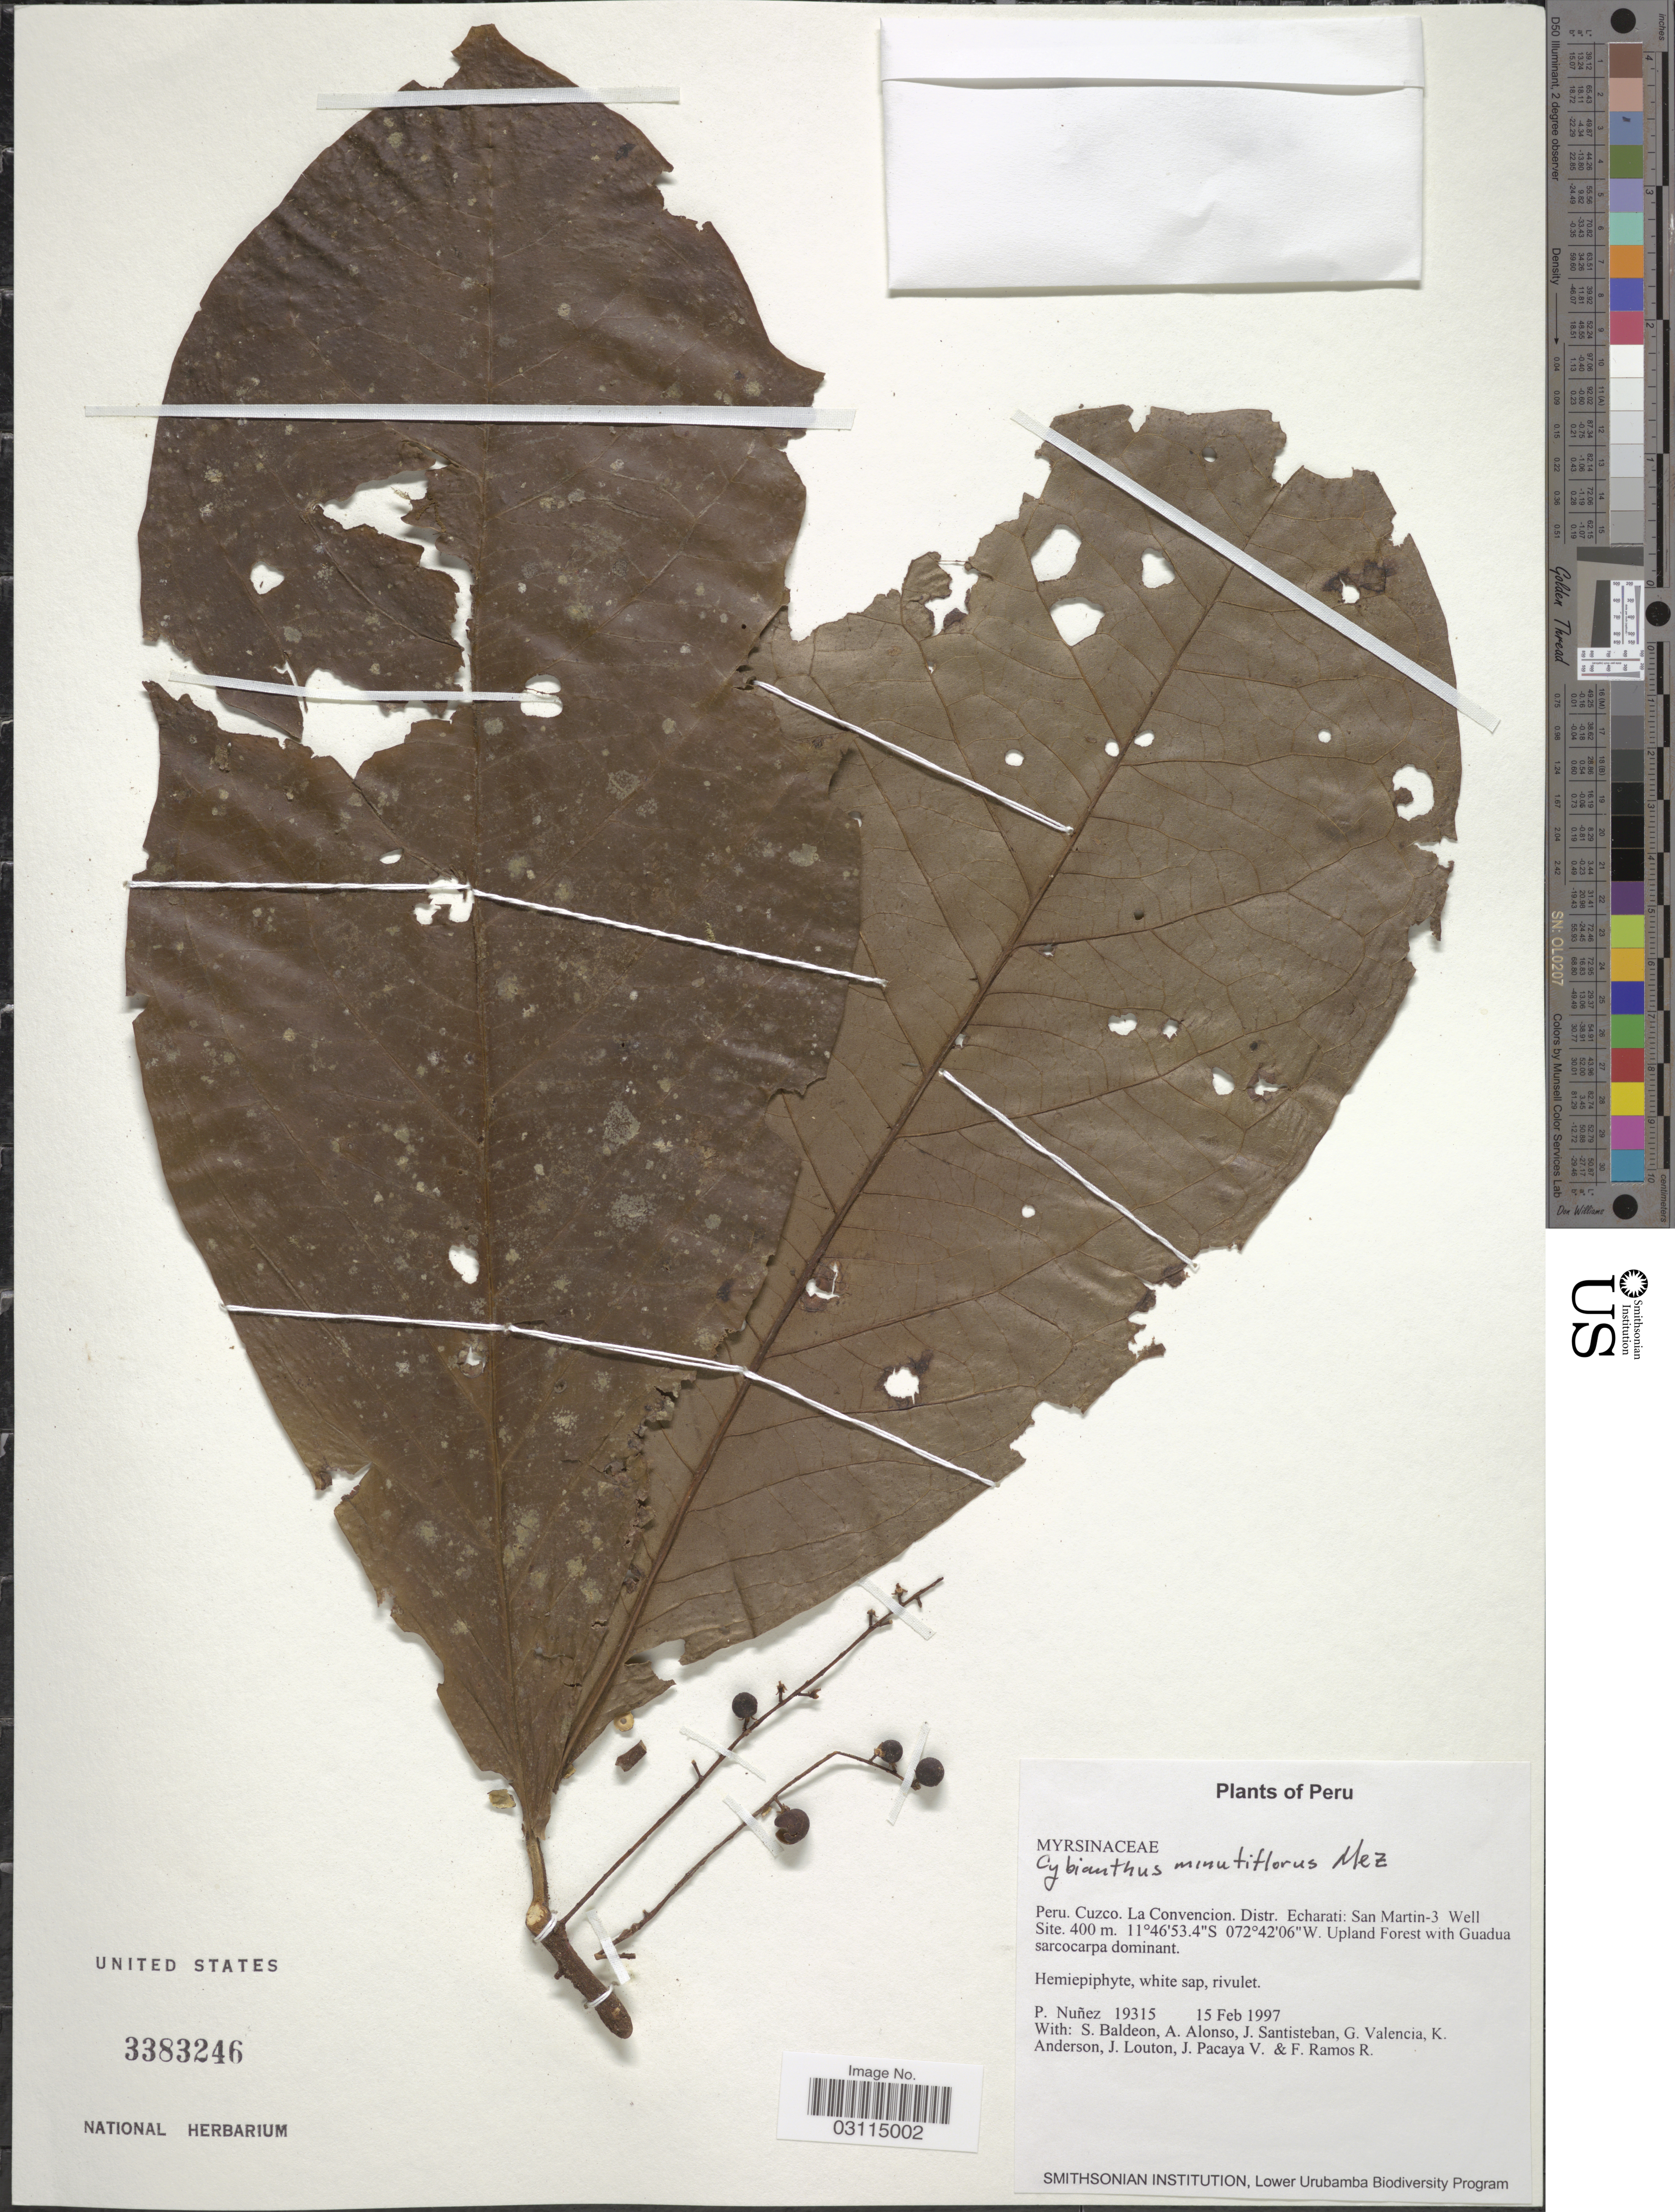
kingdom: Plantae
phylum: Tracheophyta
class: Magnoliopsida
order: Ericales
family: Primulaceae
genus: Cybianthus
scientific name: Cybianthus minutiflorus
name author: Mez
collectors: P. Nuñez V., S. Baldeon, A. Alonso, J. Santisteban & et al.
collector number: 19315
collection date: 1997-02-15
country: Peru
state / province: Cusco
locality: Cuzco, La Convencion, Distr. Echarati: San Martin-3.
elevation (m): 400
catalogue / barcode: US 3383246